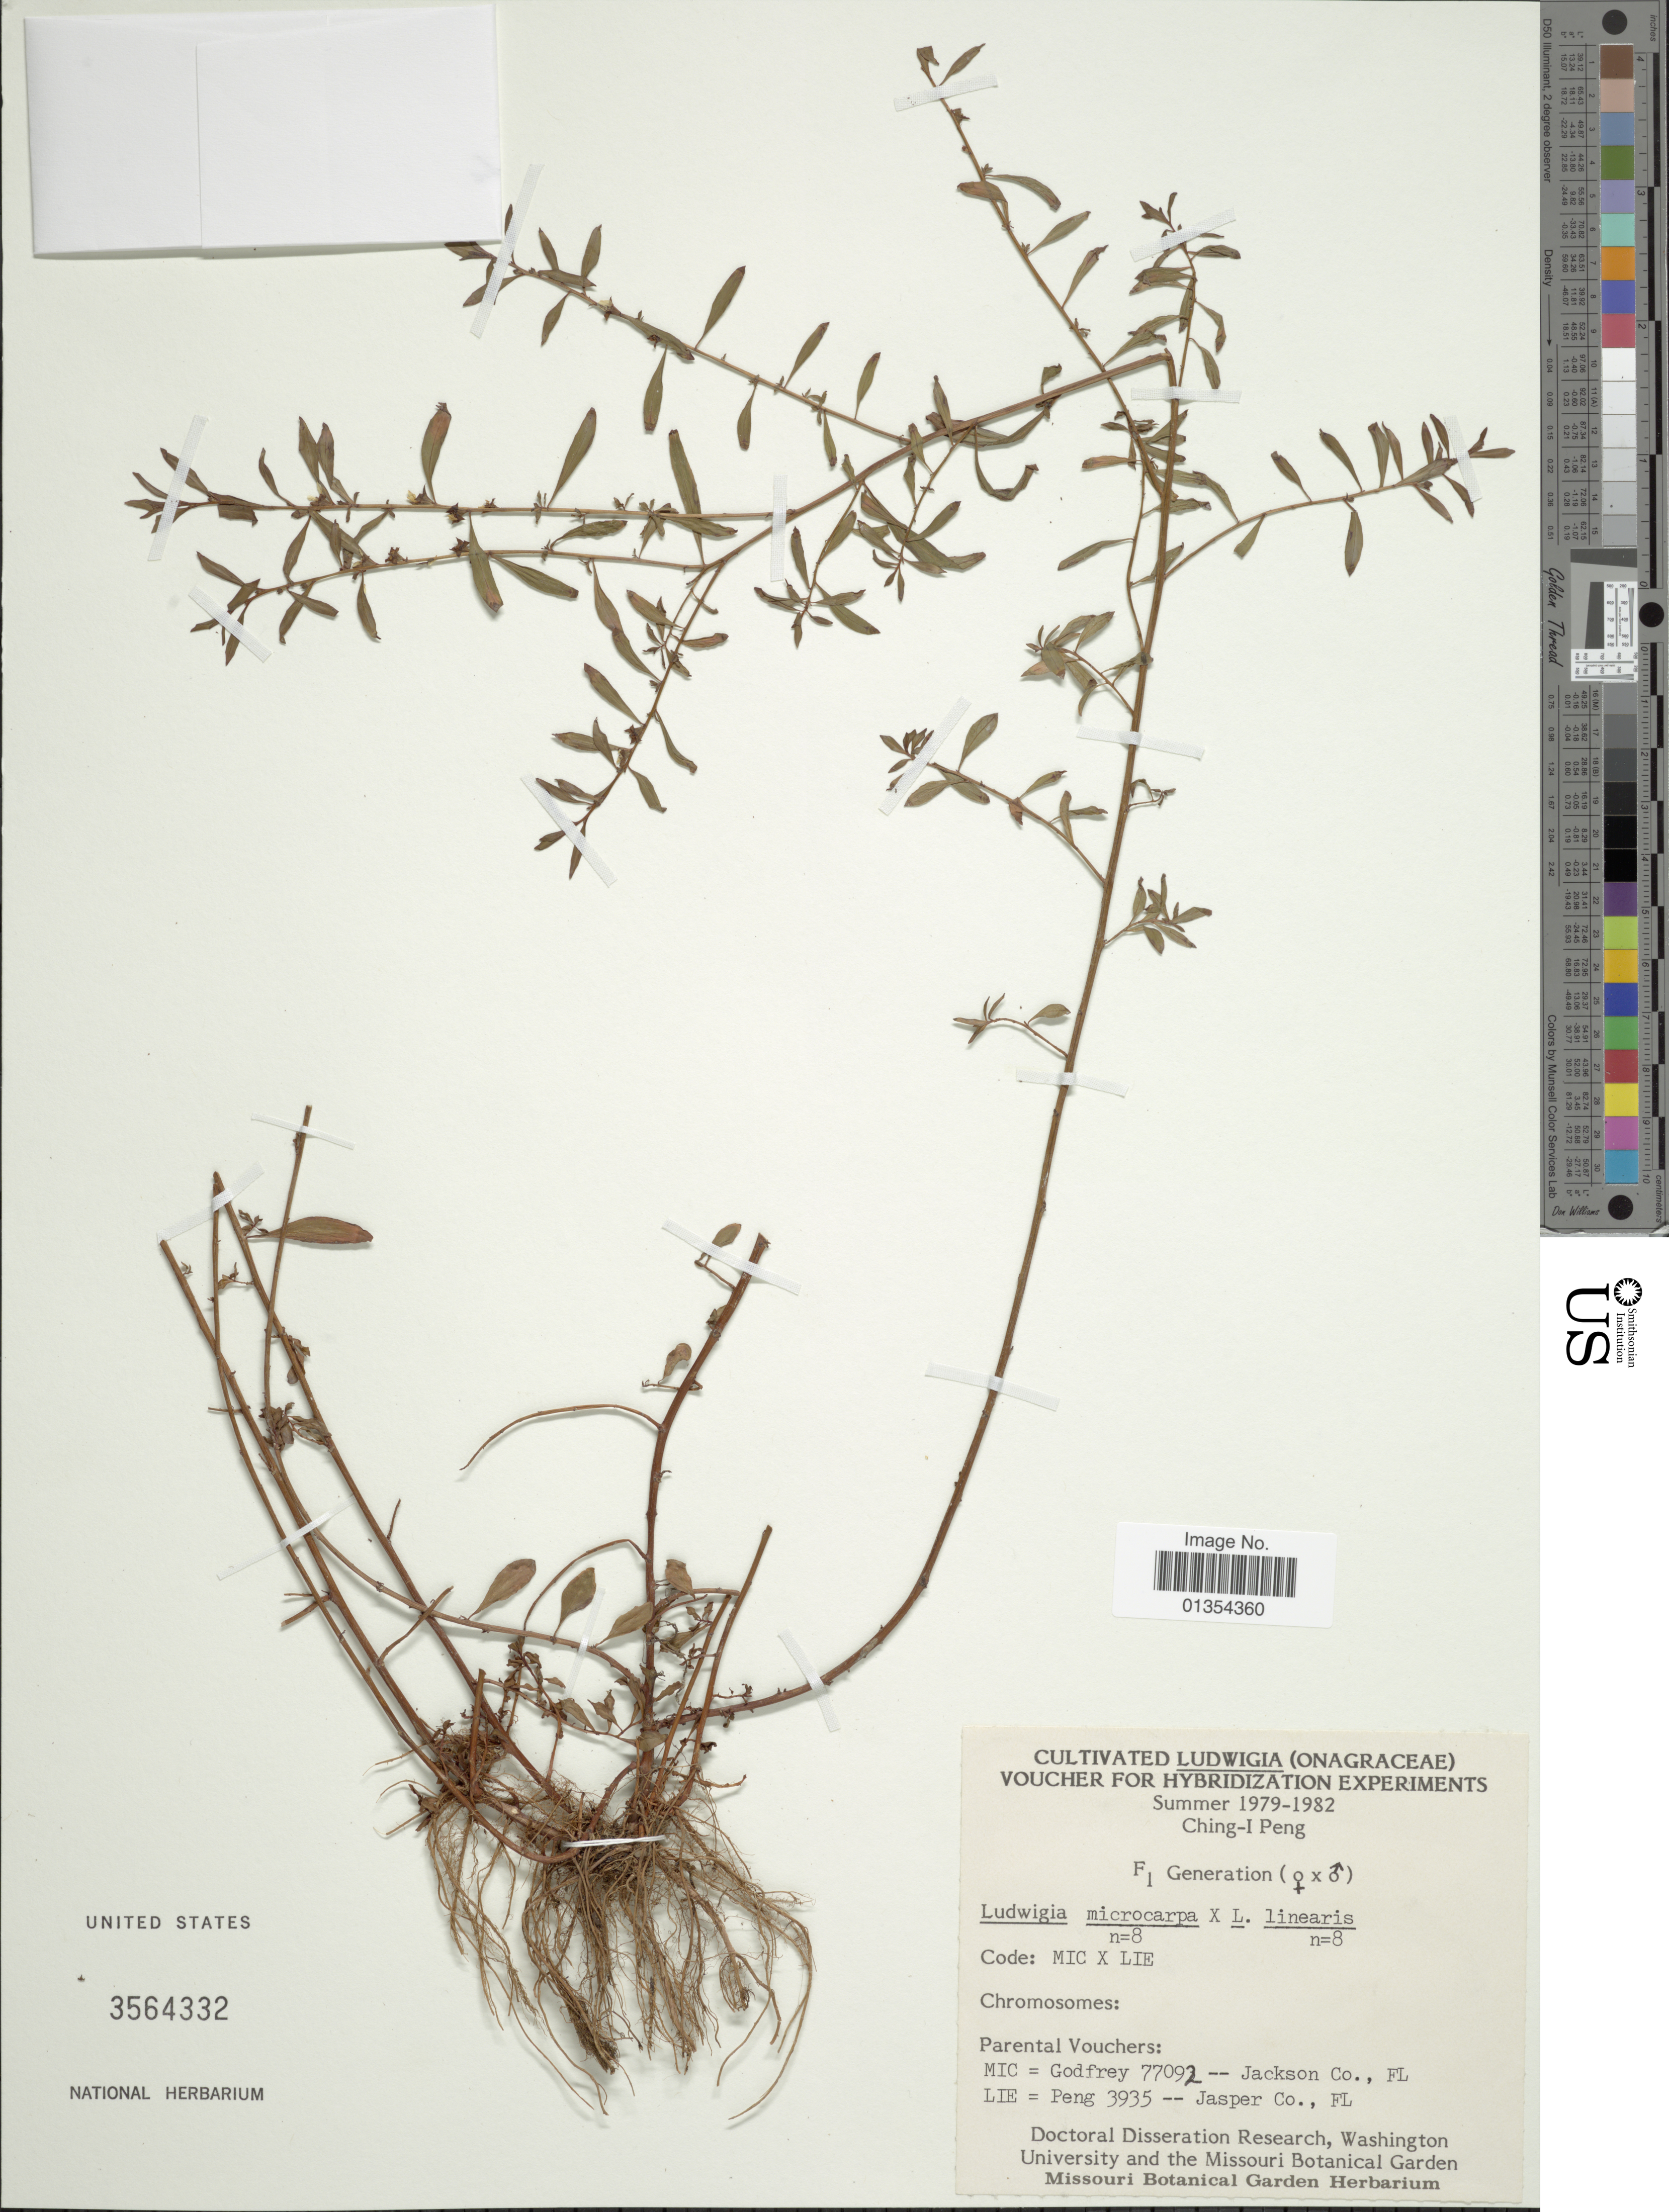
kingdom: Plantae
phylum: Tracheophyta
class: Magnoliopsida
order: Myrtales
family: Onagraceae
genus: Ludwigia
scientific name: Ludwigia microcarpa x L. linearis Walter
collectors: C.-I Peng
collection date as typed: summer 1979-1982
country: United States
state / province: Missouri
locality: Missouri Botanical Garden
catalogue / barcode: US 3564332